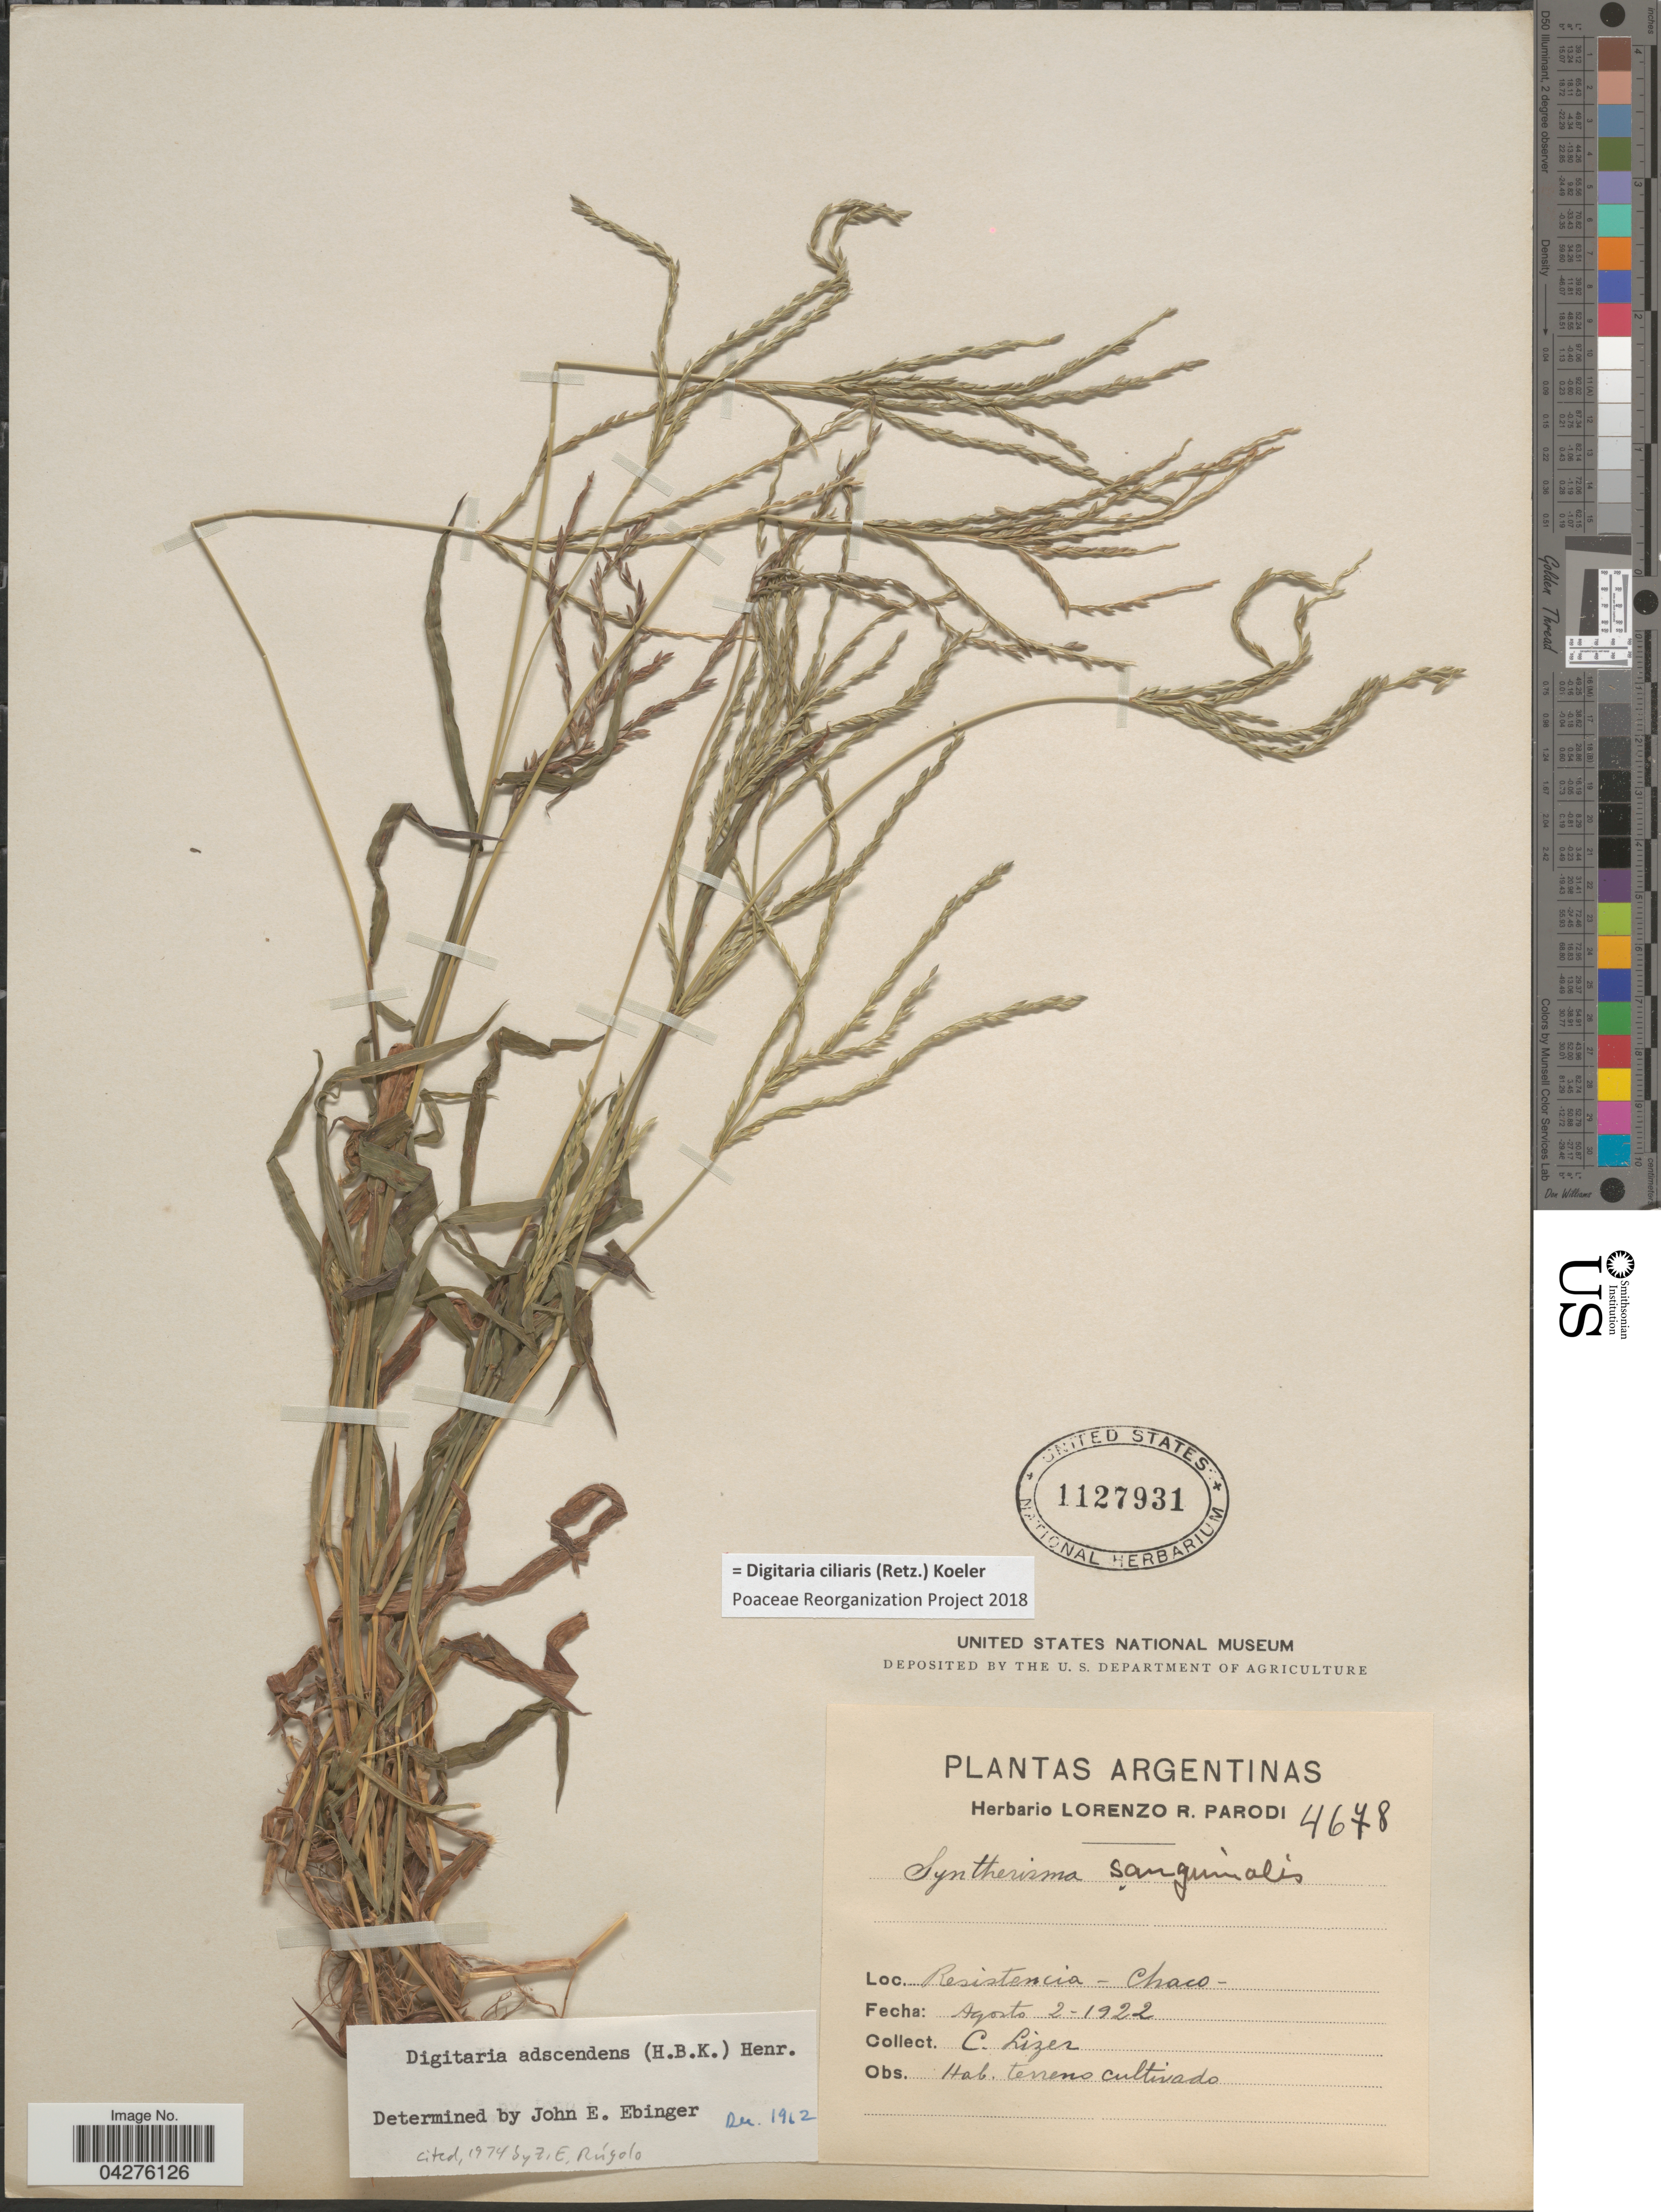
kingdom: Plantae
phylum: Tracheophyta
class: Liliopsida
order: Poales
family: Poaceae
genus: Digitaria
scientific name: Digitaria ciliaris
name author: (Retz.) Koeler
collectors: C. Lizer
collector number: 4678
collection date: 1922-08-02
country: Argentina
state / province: Chaco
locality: Resistencia.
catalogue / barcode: US 1127931